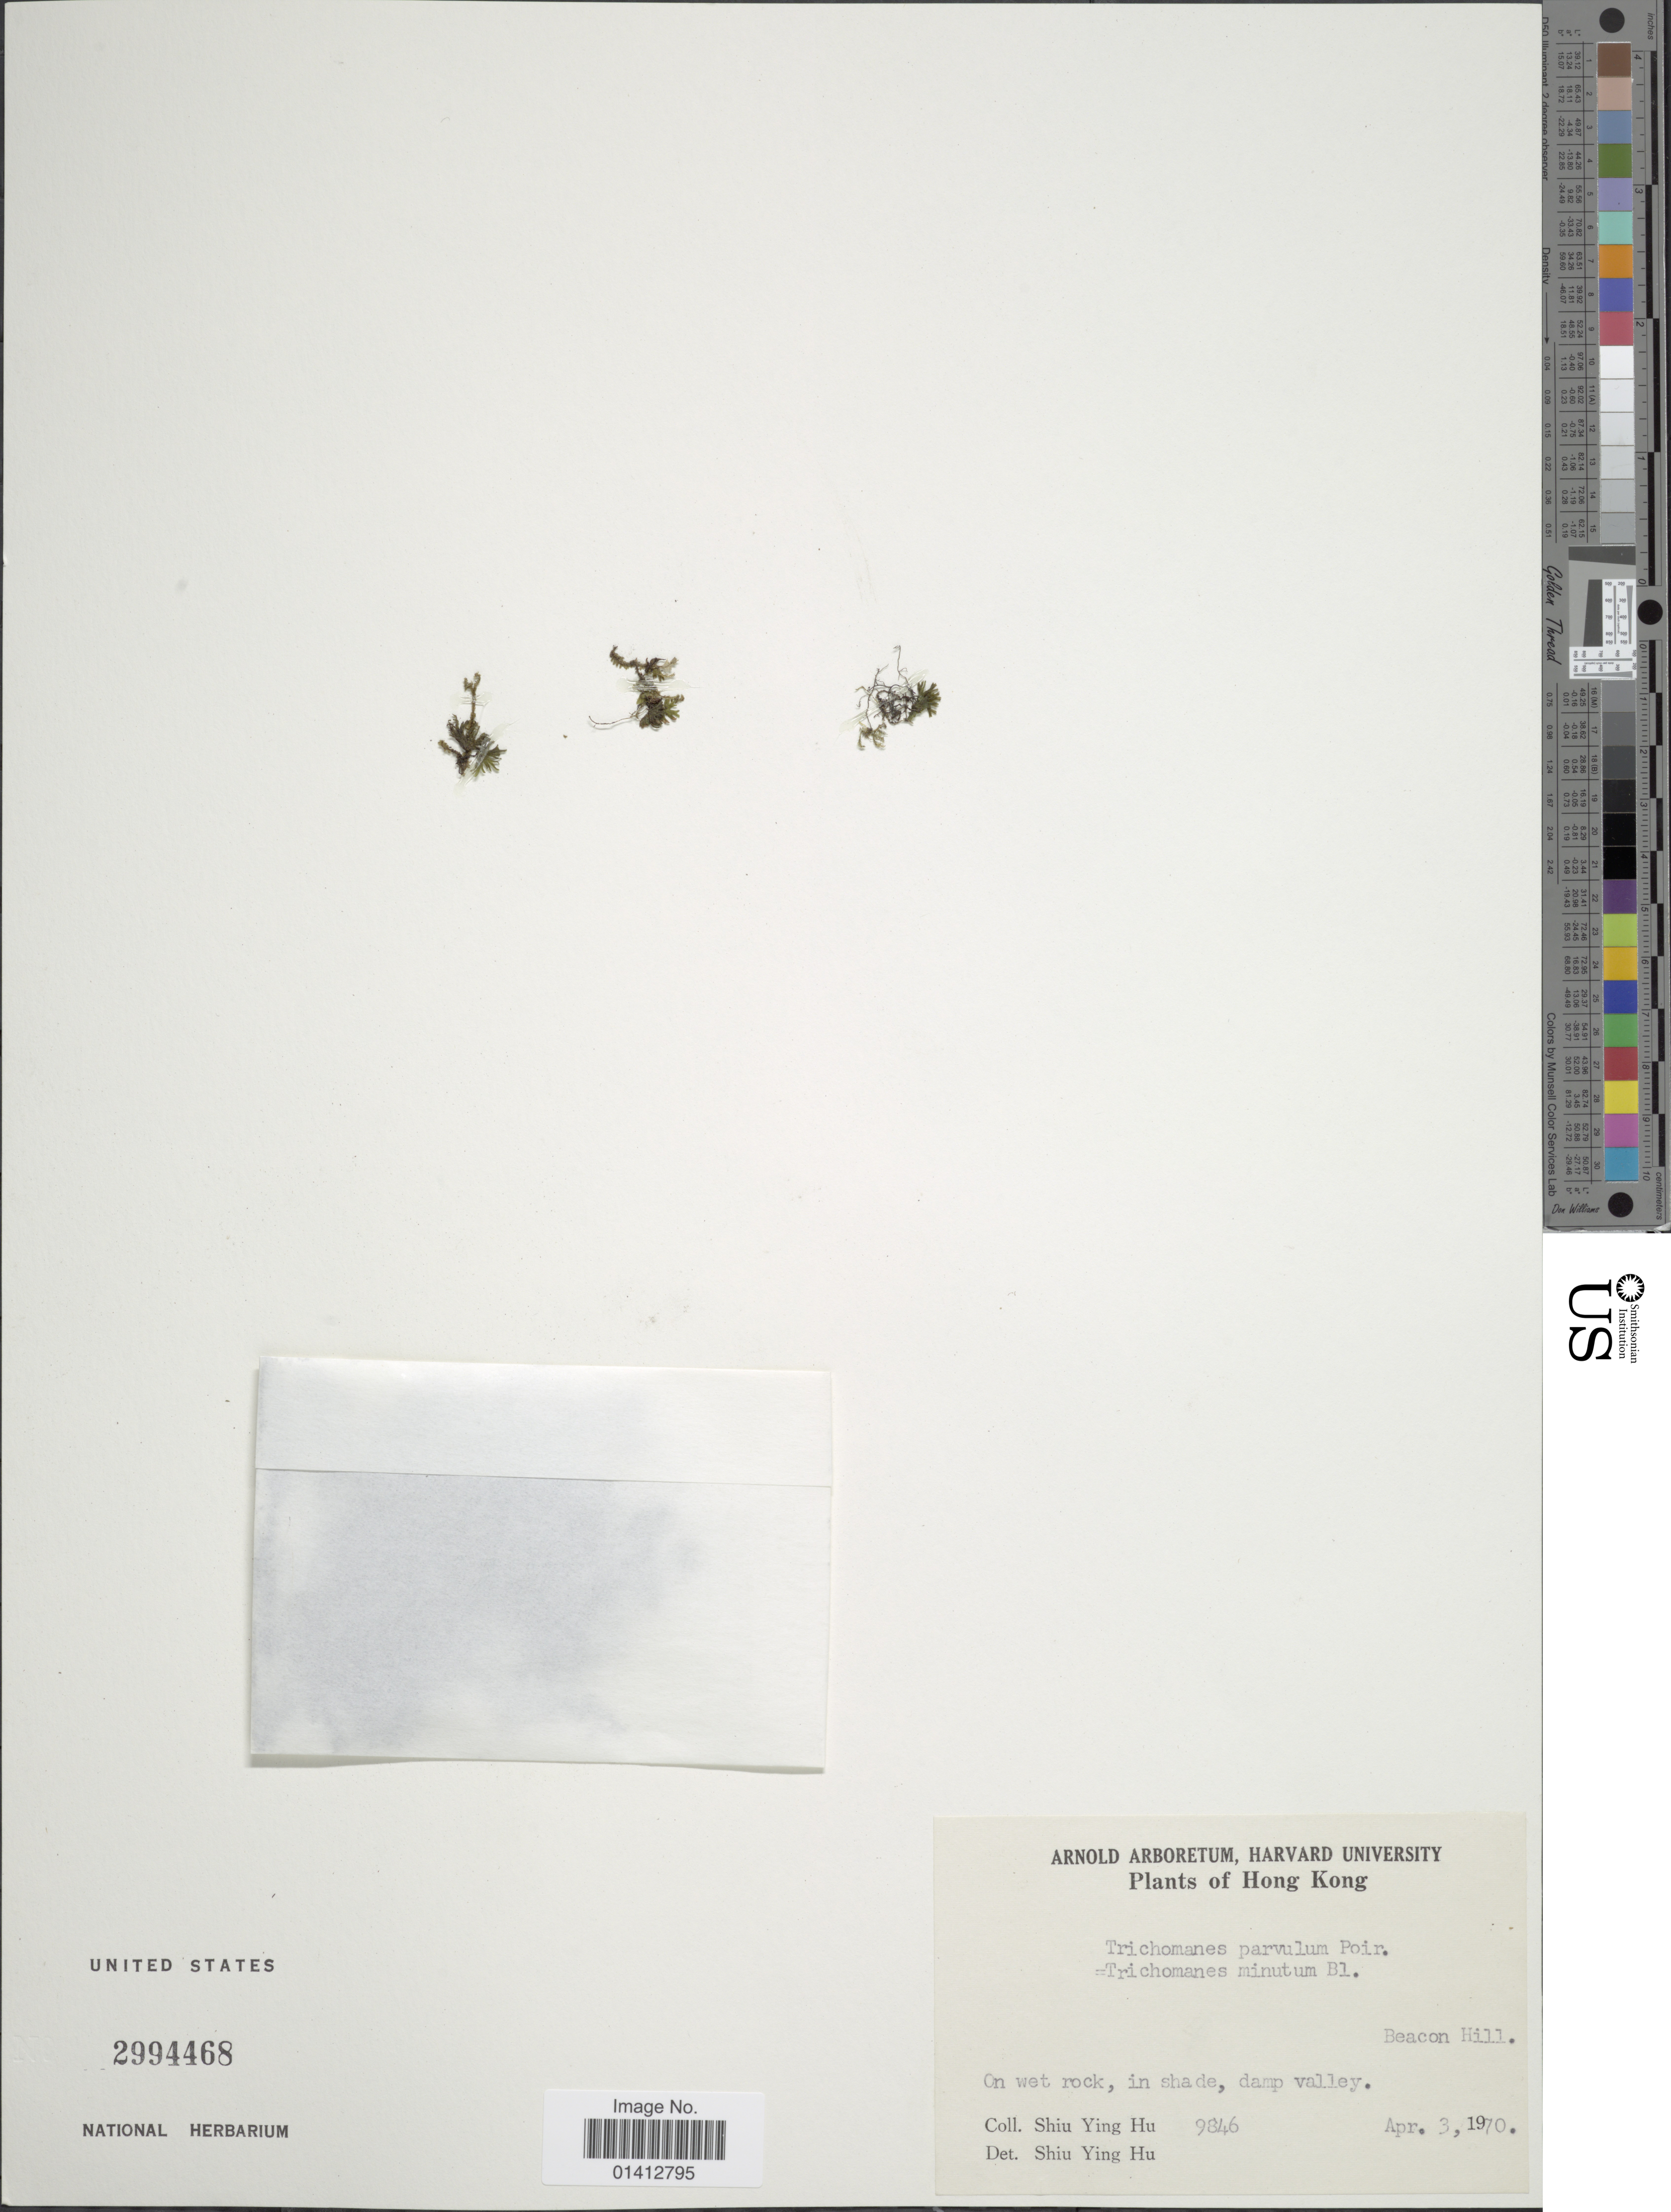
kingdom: Plantae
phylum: Tracheophyta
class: Polypodiopsida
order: Hymenophyllales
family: Hymenophyllaceae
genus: Crepidomanes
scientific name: Crepidomanes minutum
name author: (Blume) K. Iwats.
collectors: S. Y. Hu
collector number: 9846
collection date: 1970-04-03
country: China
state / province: Hong Kong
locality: Beacon Hill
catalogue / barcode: US 2994468